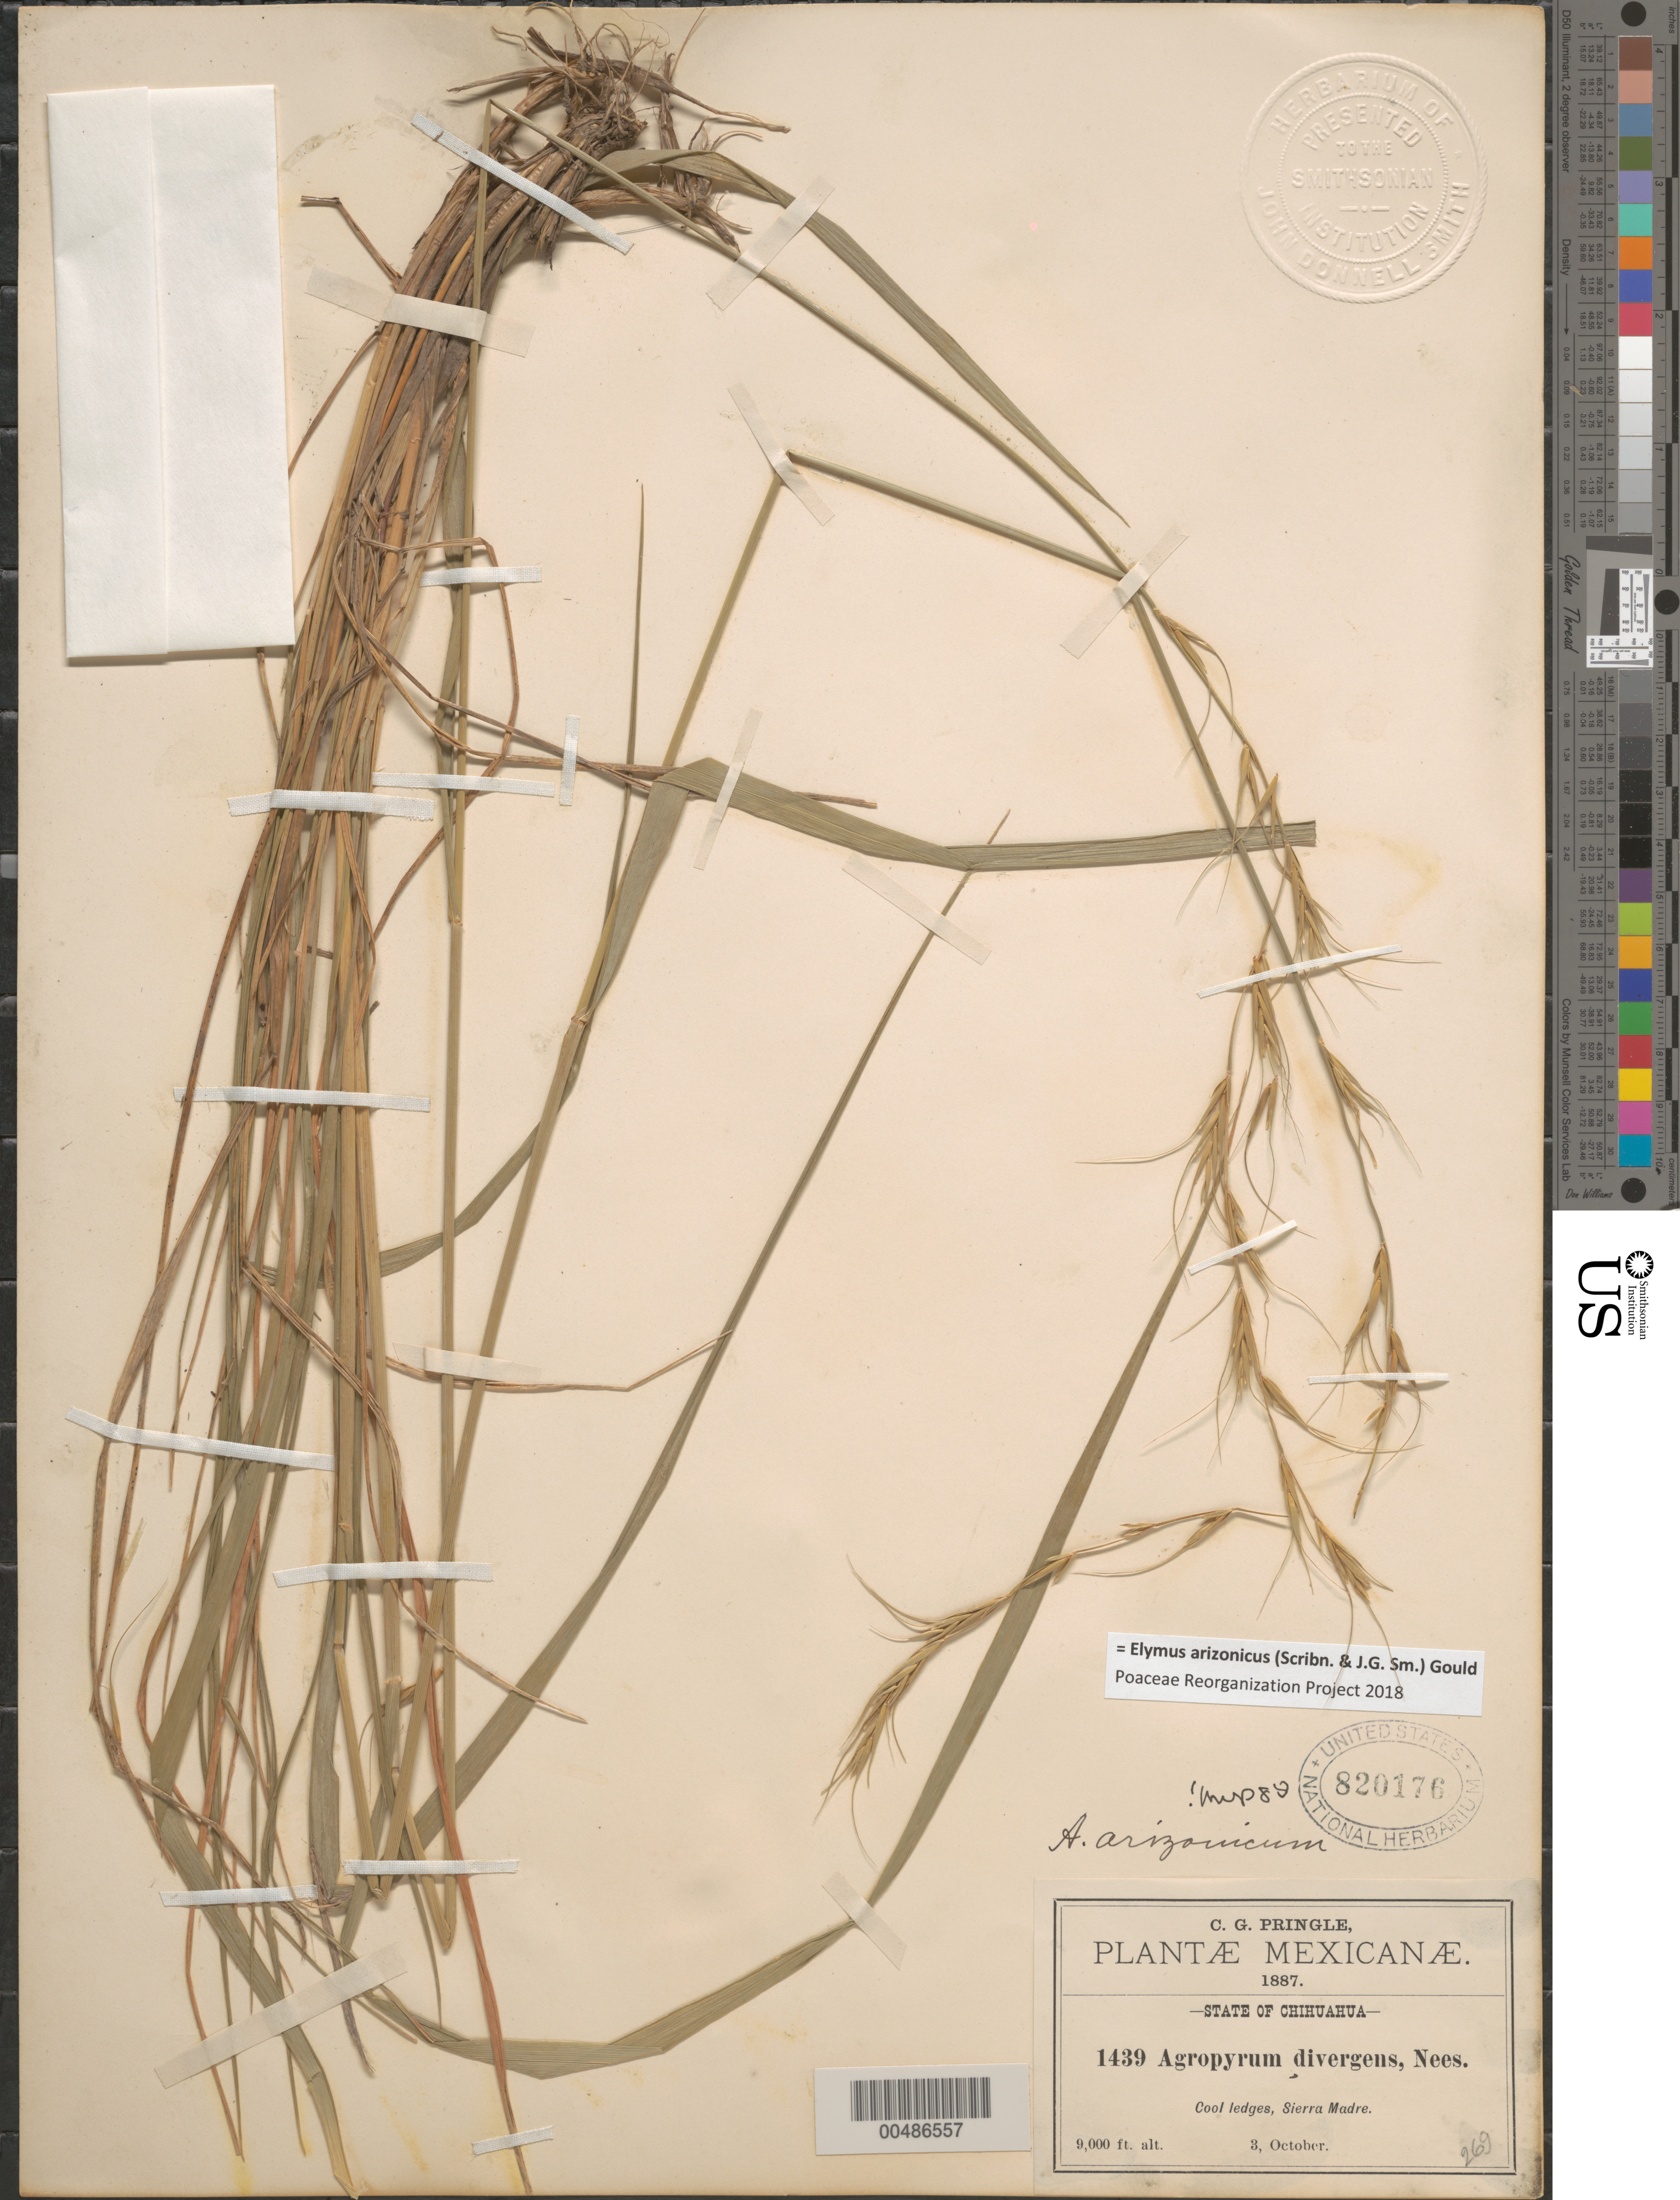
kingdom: Plantae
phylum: Tracheophyta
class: Liliopsida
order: Poales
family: Poaceae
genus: Elymus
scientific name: Elymus arizonicus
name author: (Scribn. & J.G. Sm.) Gould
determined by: Poaceae Reorganization Project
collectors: C. G. Pringle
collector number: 269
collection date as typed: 3 Oct 1887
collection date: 1887-10-03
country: Mexico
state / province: Chihuahua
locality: Sierra Madre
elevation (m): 2743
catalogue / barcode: US 820176